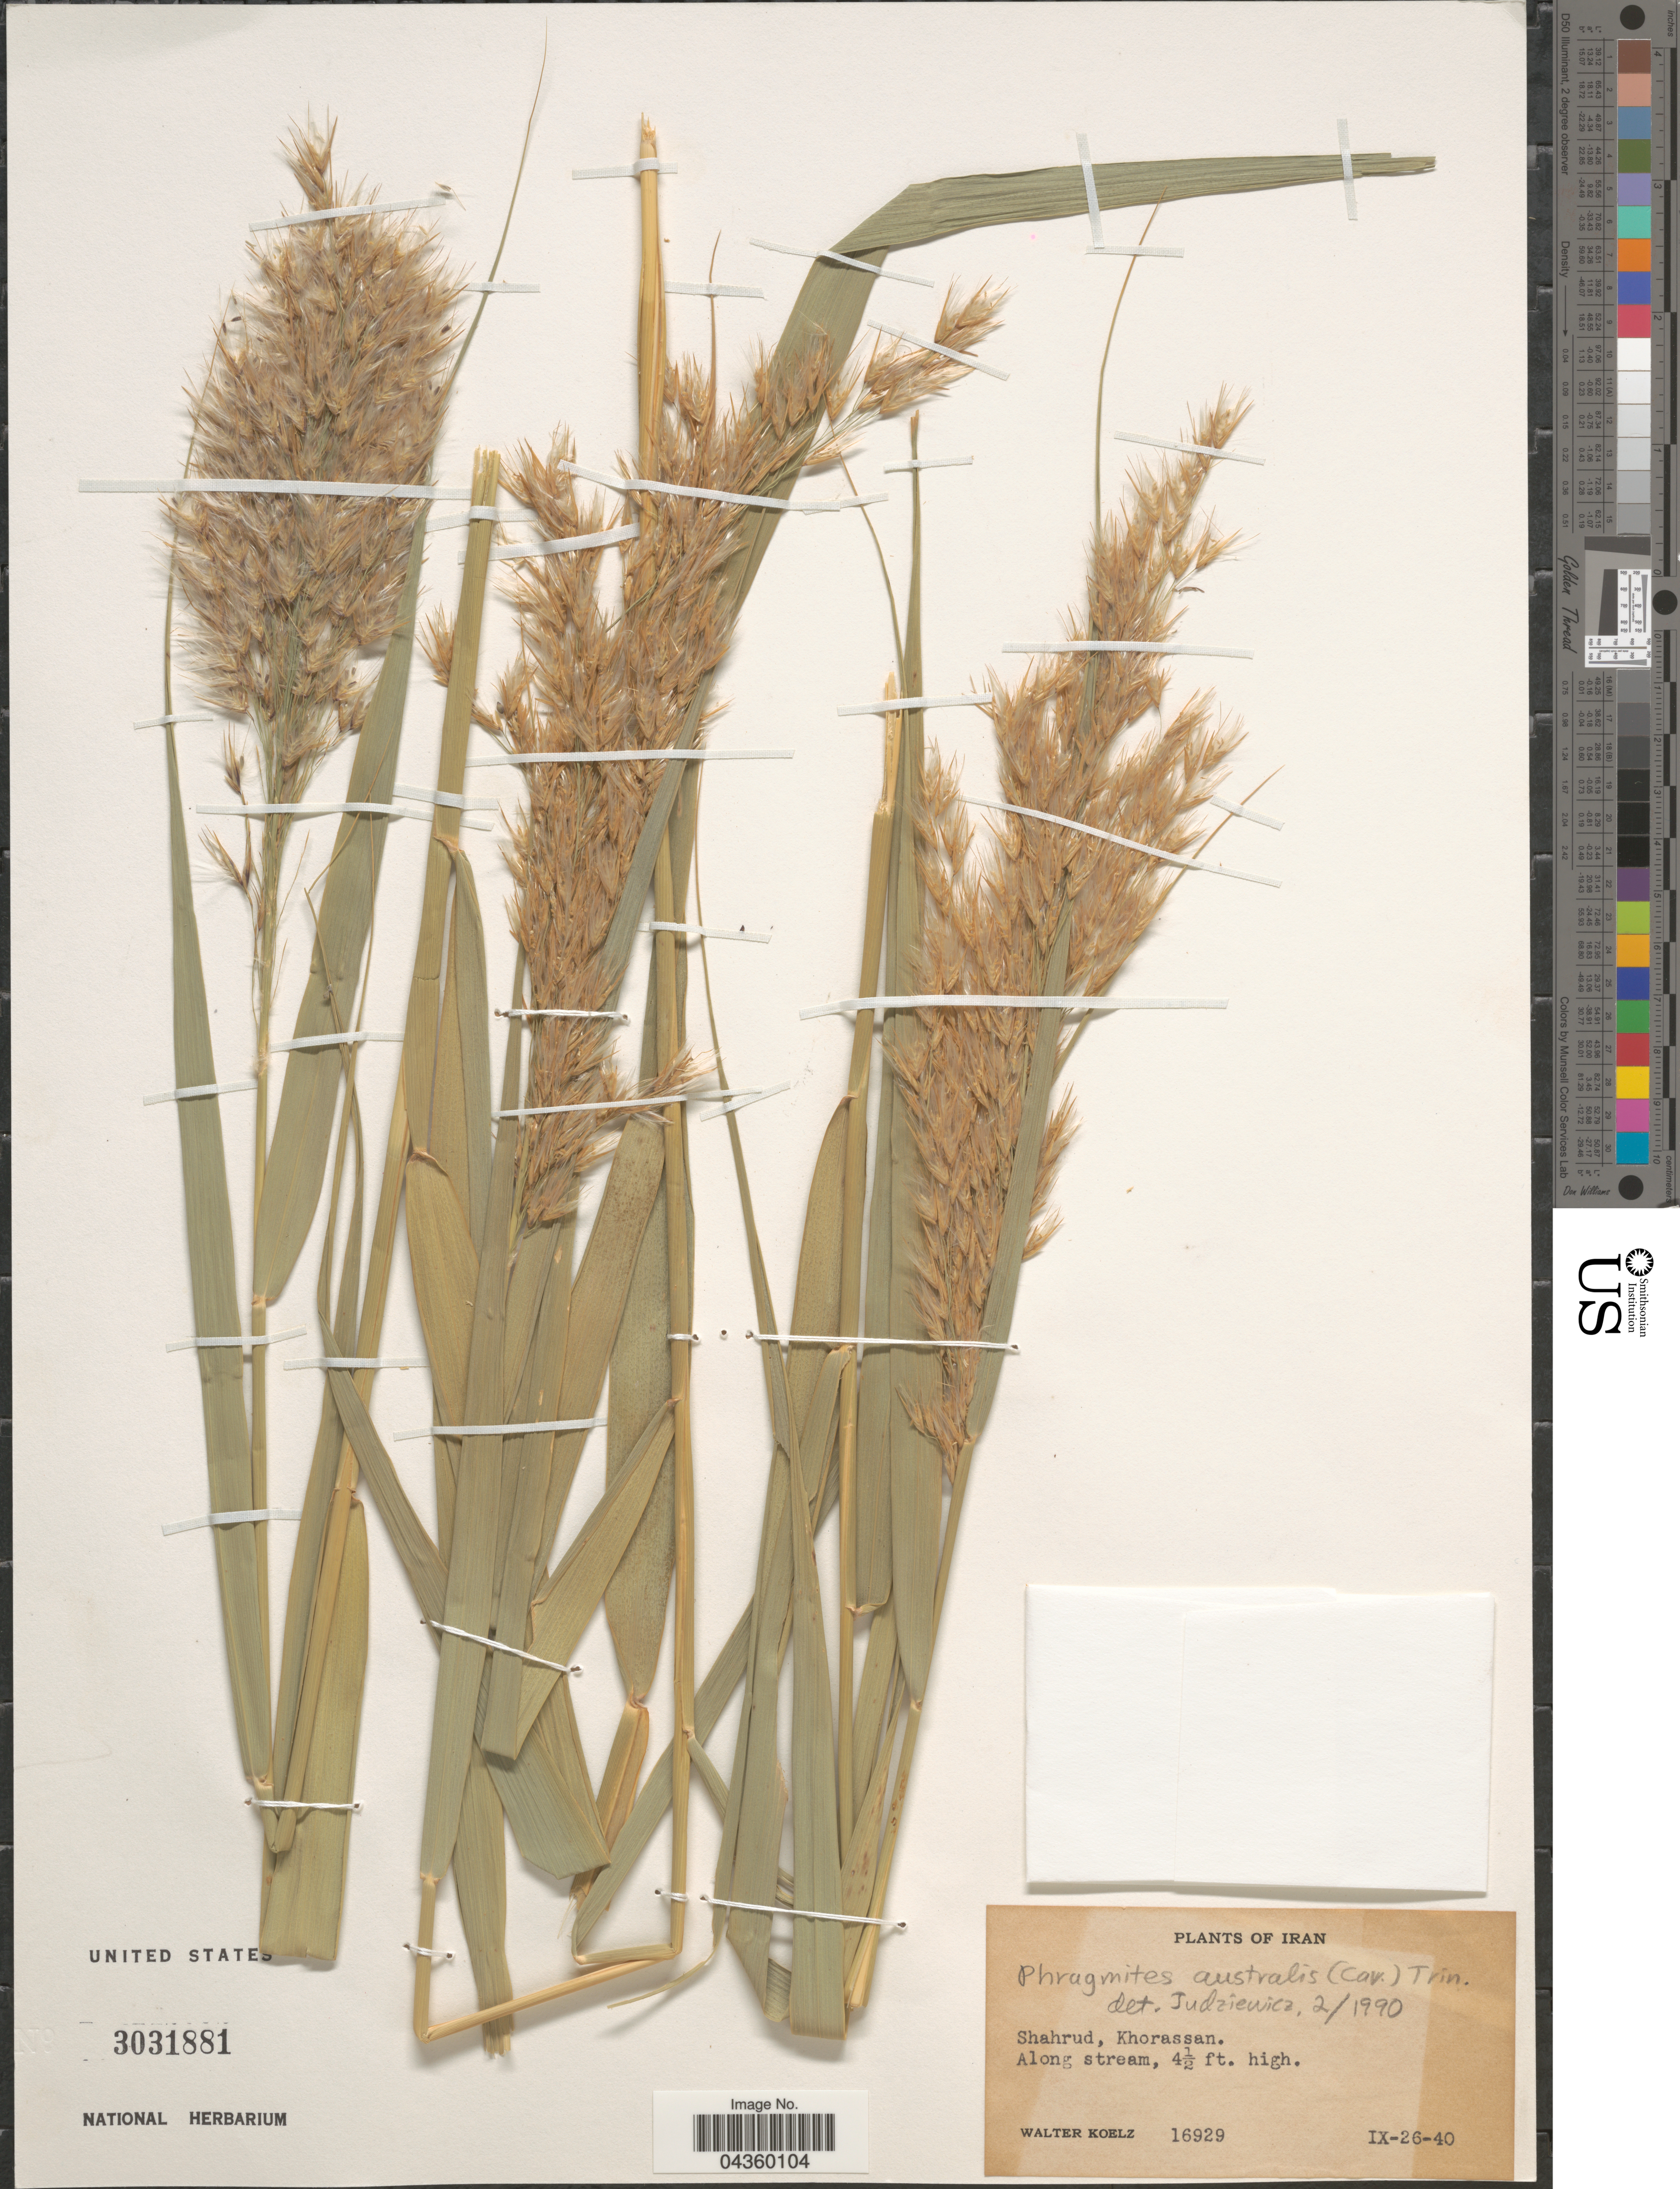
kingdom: Plantae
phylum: Tracheophyta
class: Liliopsida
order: Poales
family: Poaceae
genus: Phragmites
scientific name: Phragmites australis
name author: (Cav.) Trin. ex Steud.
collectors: W. N. Koelz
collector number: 16929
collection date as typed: Transcribed d/m/y: 26/9/40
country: Iran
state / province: Khorasan [obsolete]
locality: Shahrud, Khorassan.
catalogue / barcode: US 3031881